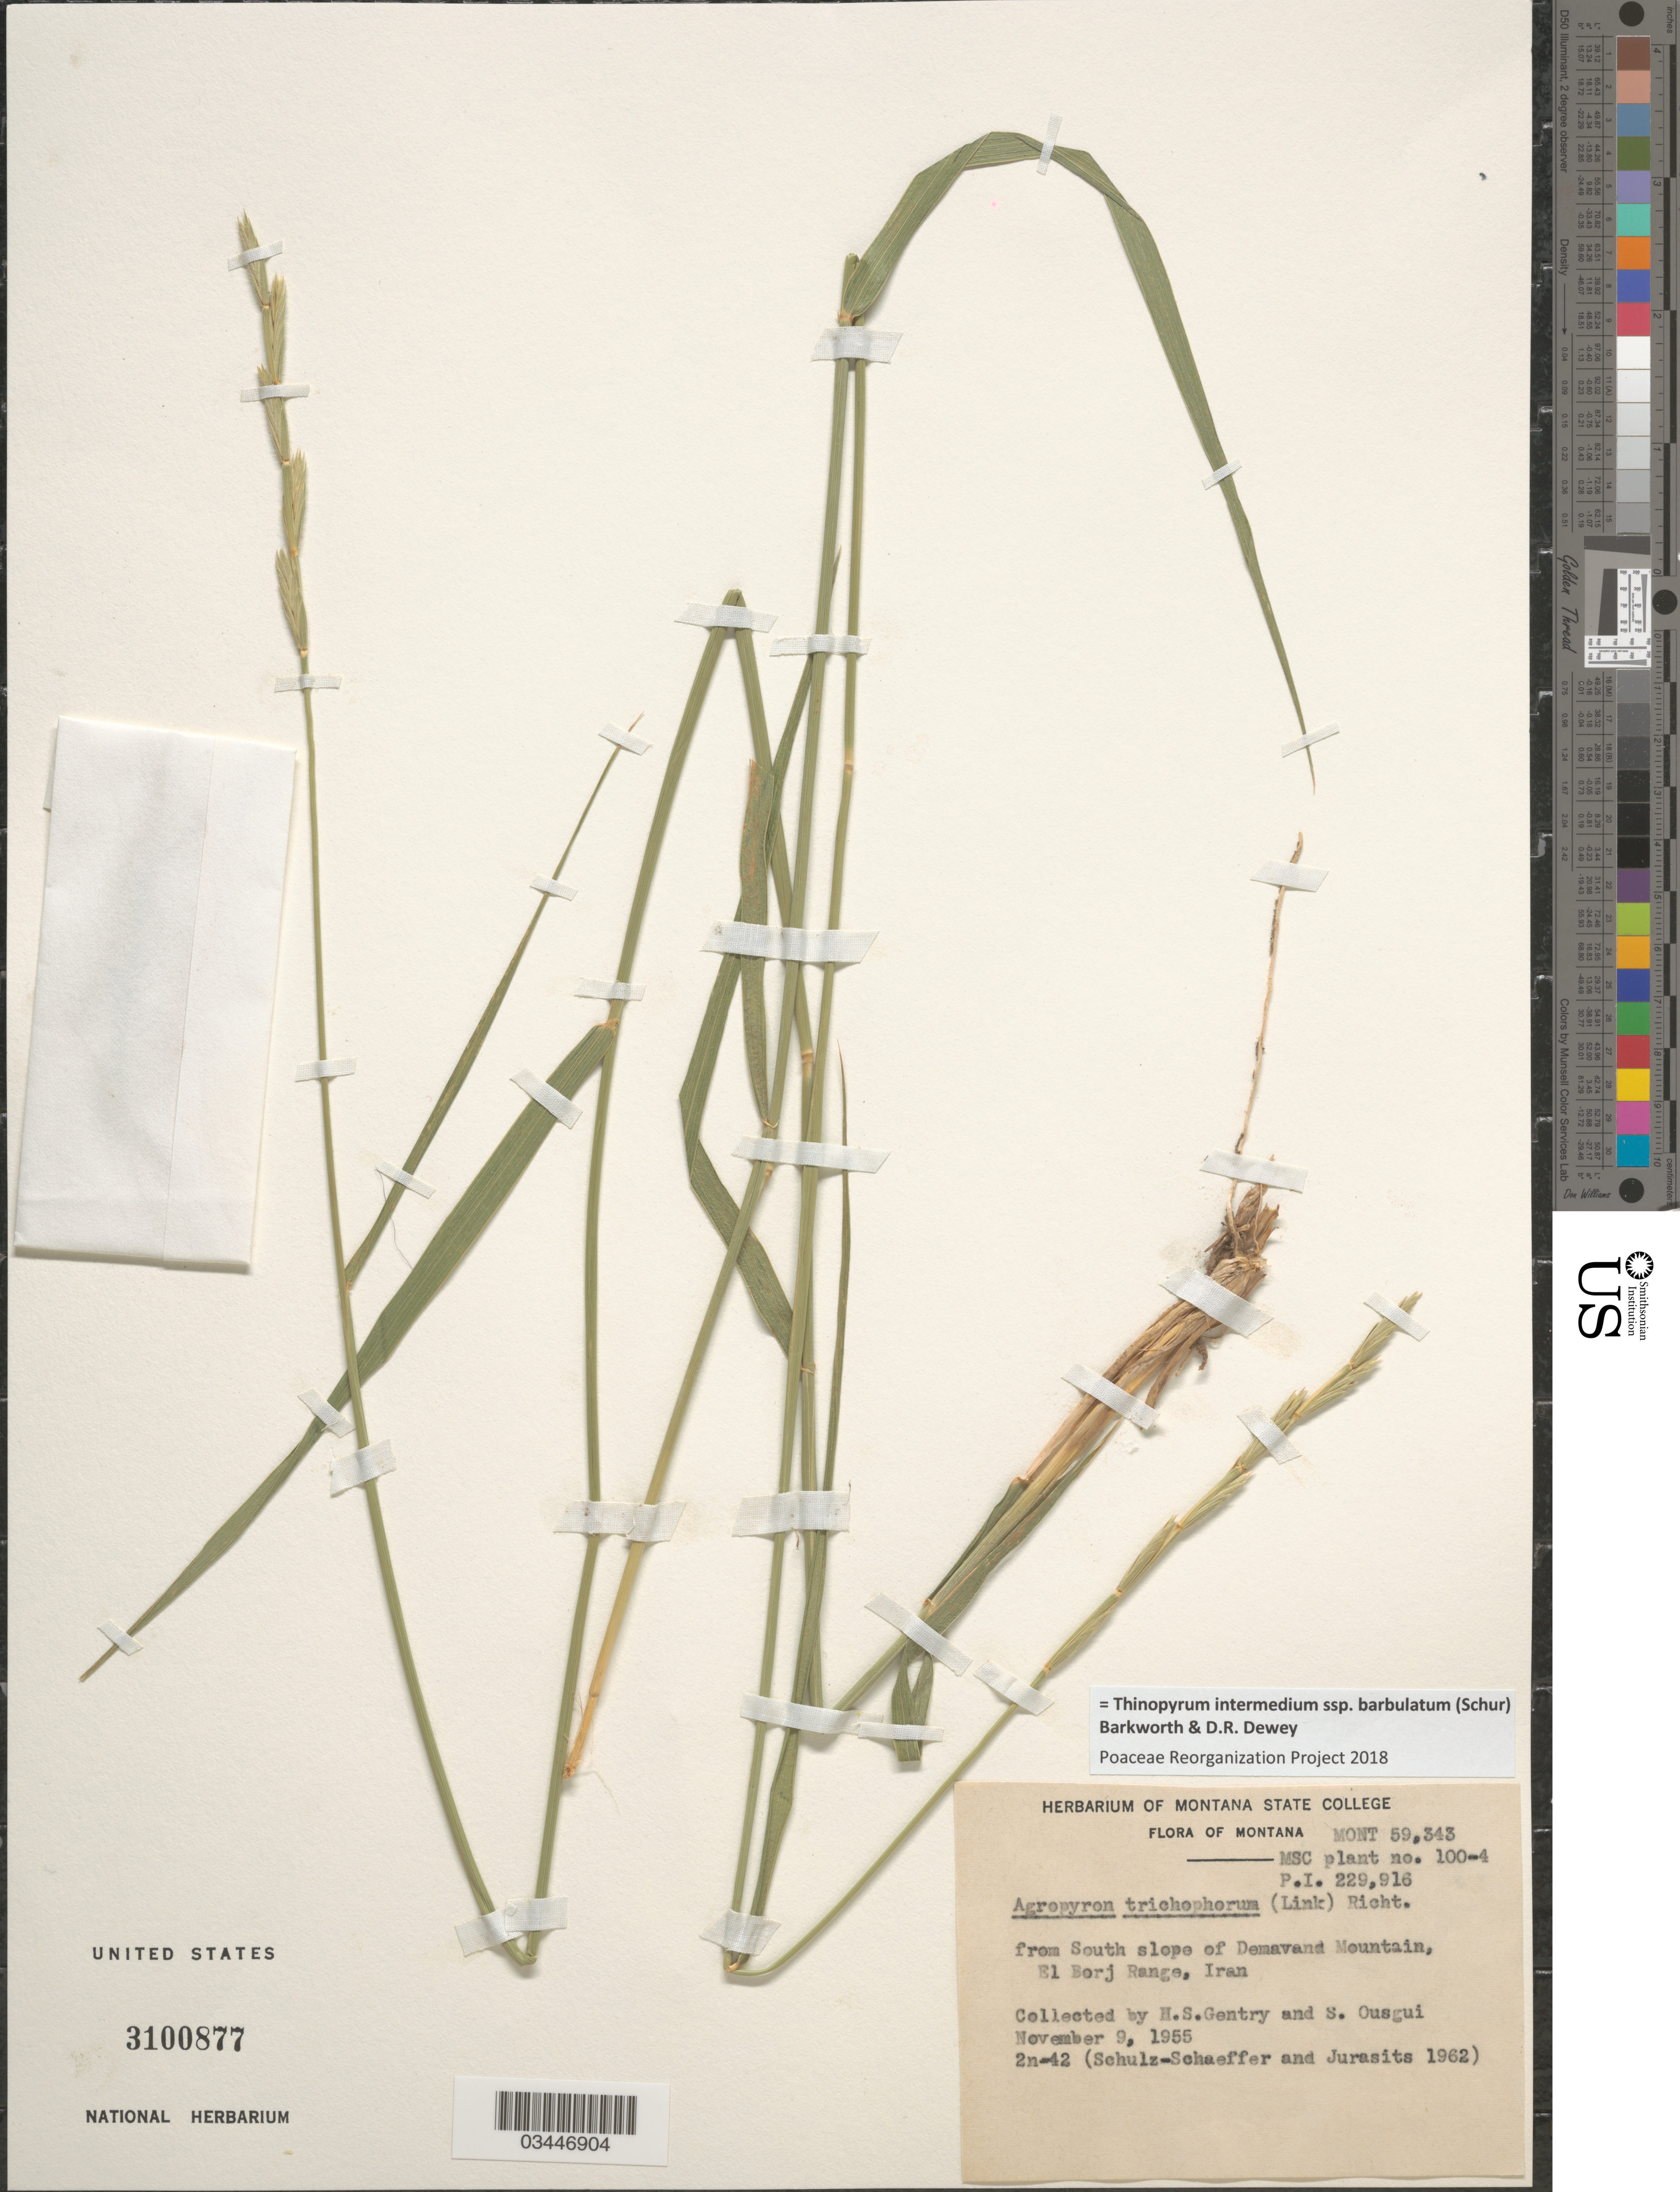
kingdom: Plantae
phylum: Tracheophyta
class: Liliopsida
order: Poales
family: Poaceae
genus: Thinopyrum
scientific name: Thinopyrum intermedium subsp. barbulatum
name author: (Schur) Barkworth & Dewey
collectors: H. S. Gentry & Ousgui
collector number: Mont 59343/100-4/PI 229916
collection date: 1962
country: United States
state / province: Montana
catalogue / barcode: US 3100877